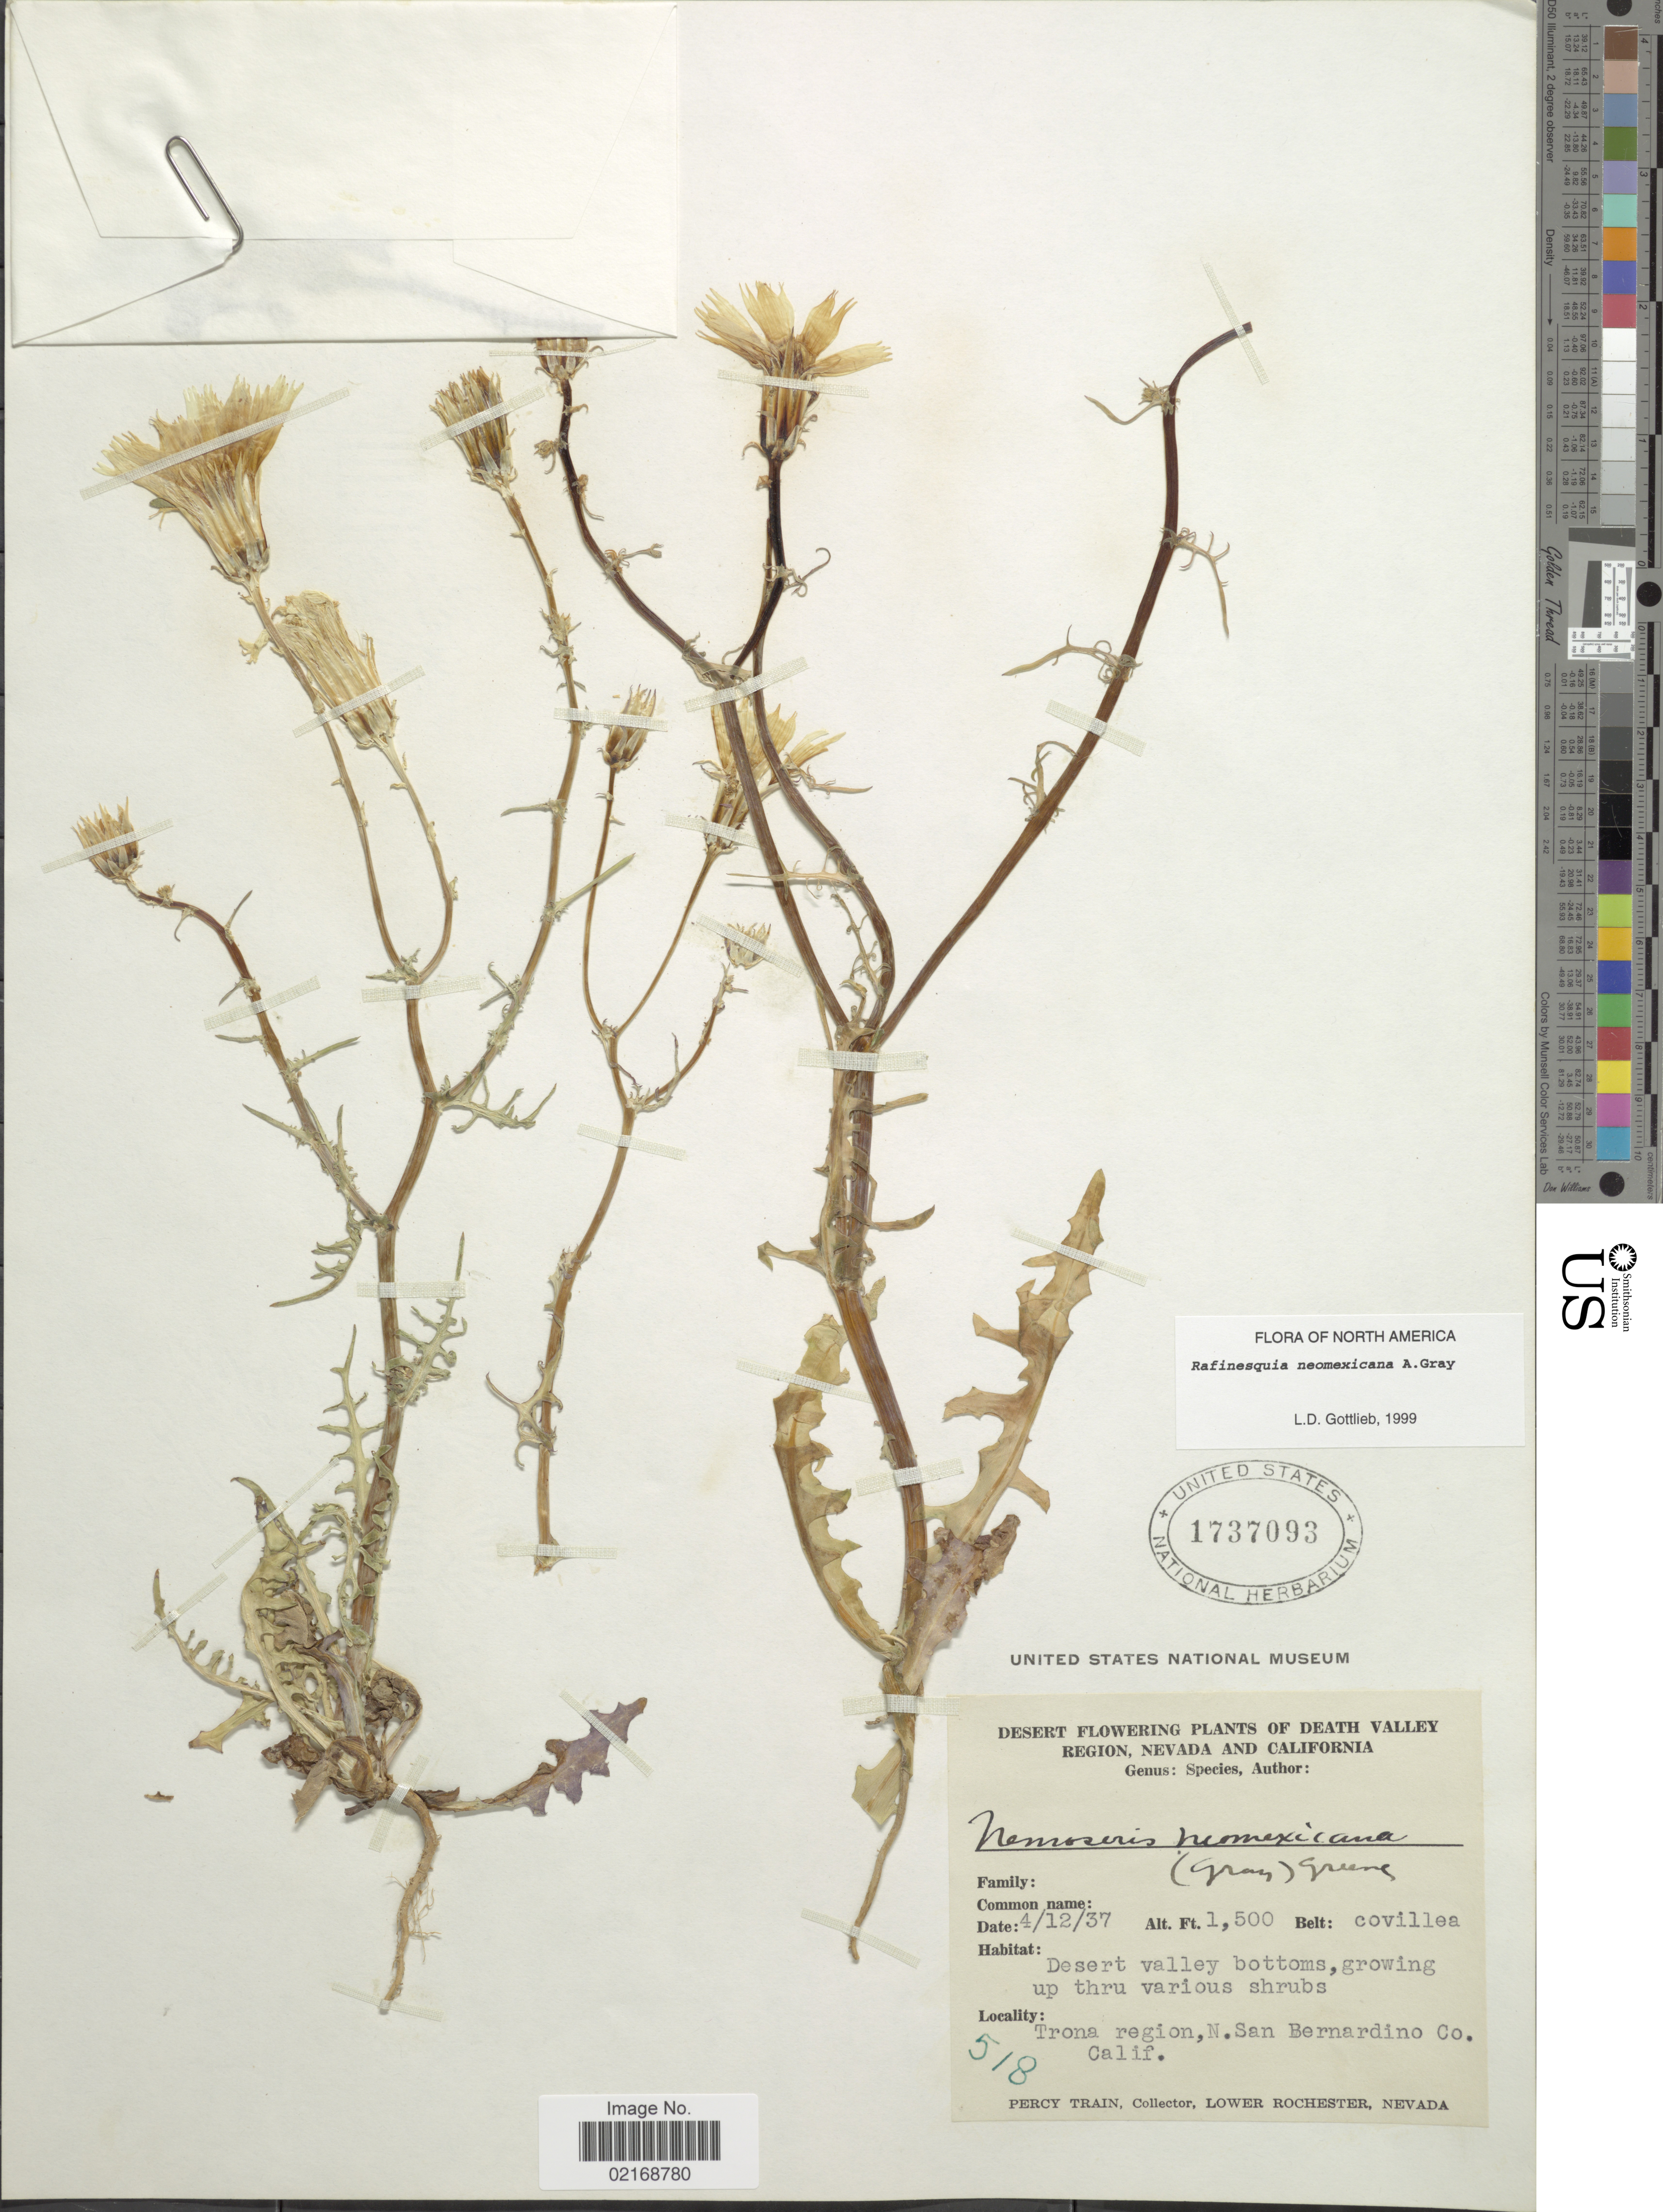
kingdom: Plantae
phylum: Tracheophyta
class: Magnoliopsida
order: Asterales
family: Asteraceae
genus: Rafinesquia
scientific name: Rafinesquia neomexicana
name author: A. Gray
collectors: P. Train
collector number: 518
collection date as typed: Transcribed d/m/y: 12/4/37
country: United States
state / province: California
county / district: San Bernardino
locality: Death Valley Region, Desert Valley bottoms, growing up thry various shrubs, Trona region, N. San Bernardino Co.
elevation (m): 457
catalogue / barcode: US 1737093